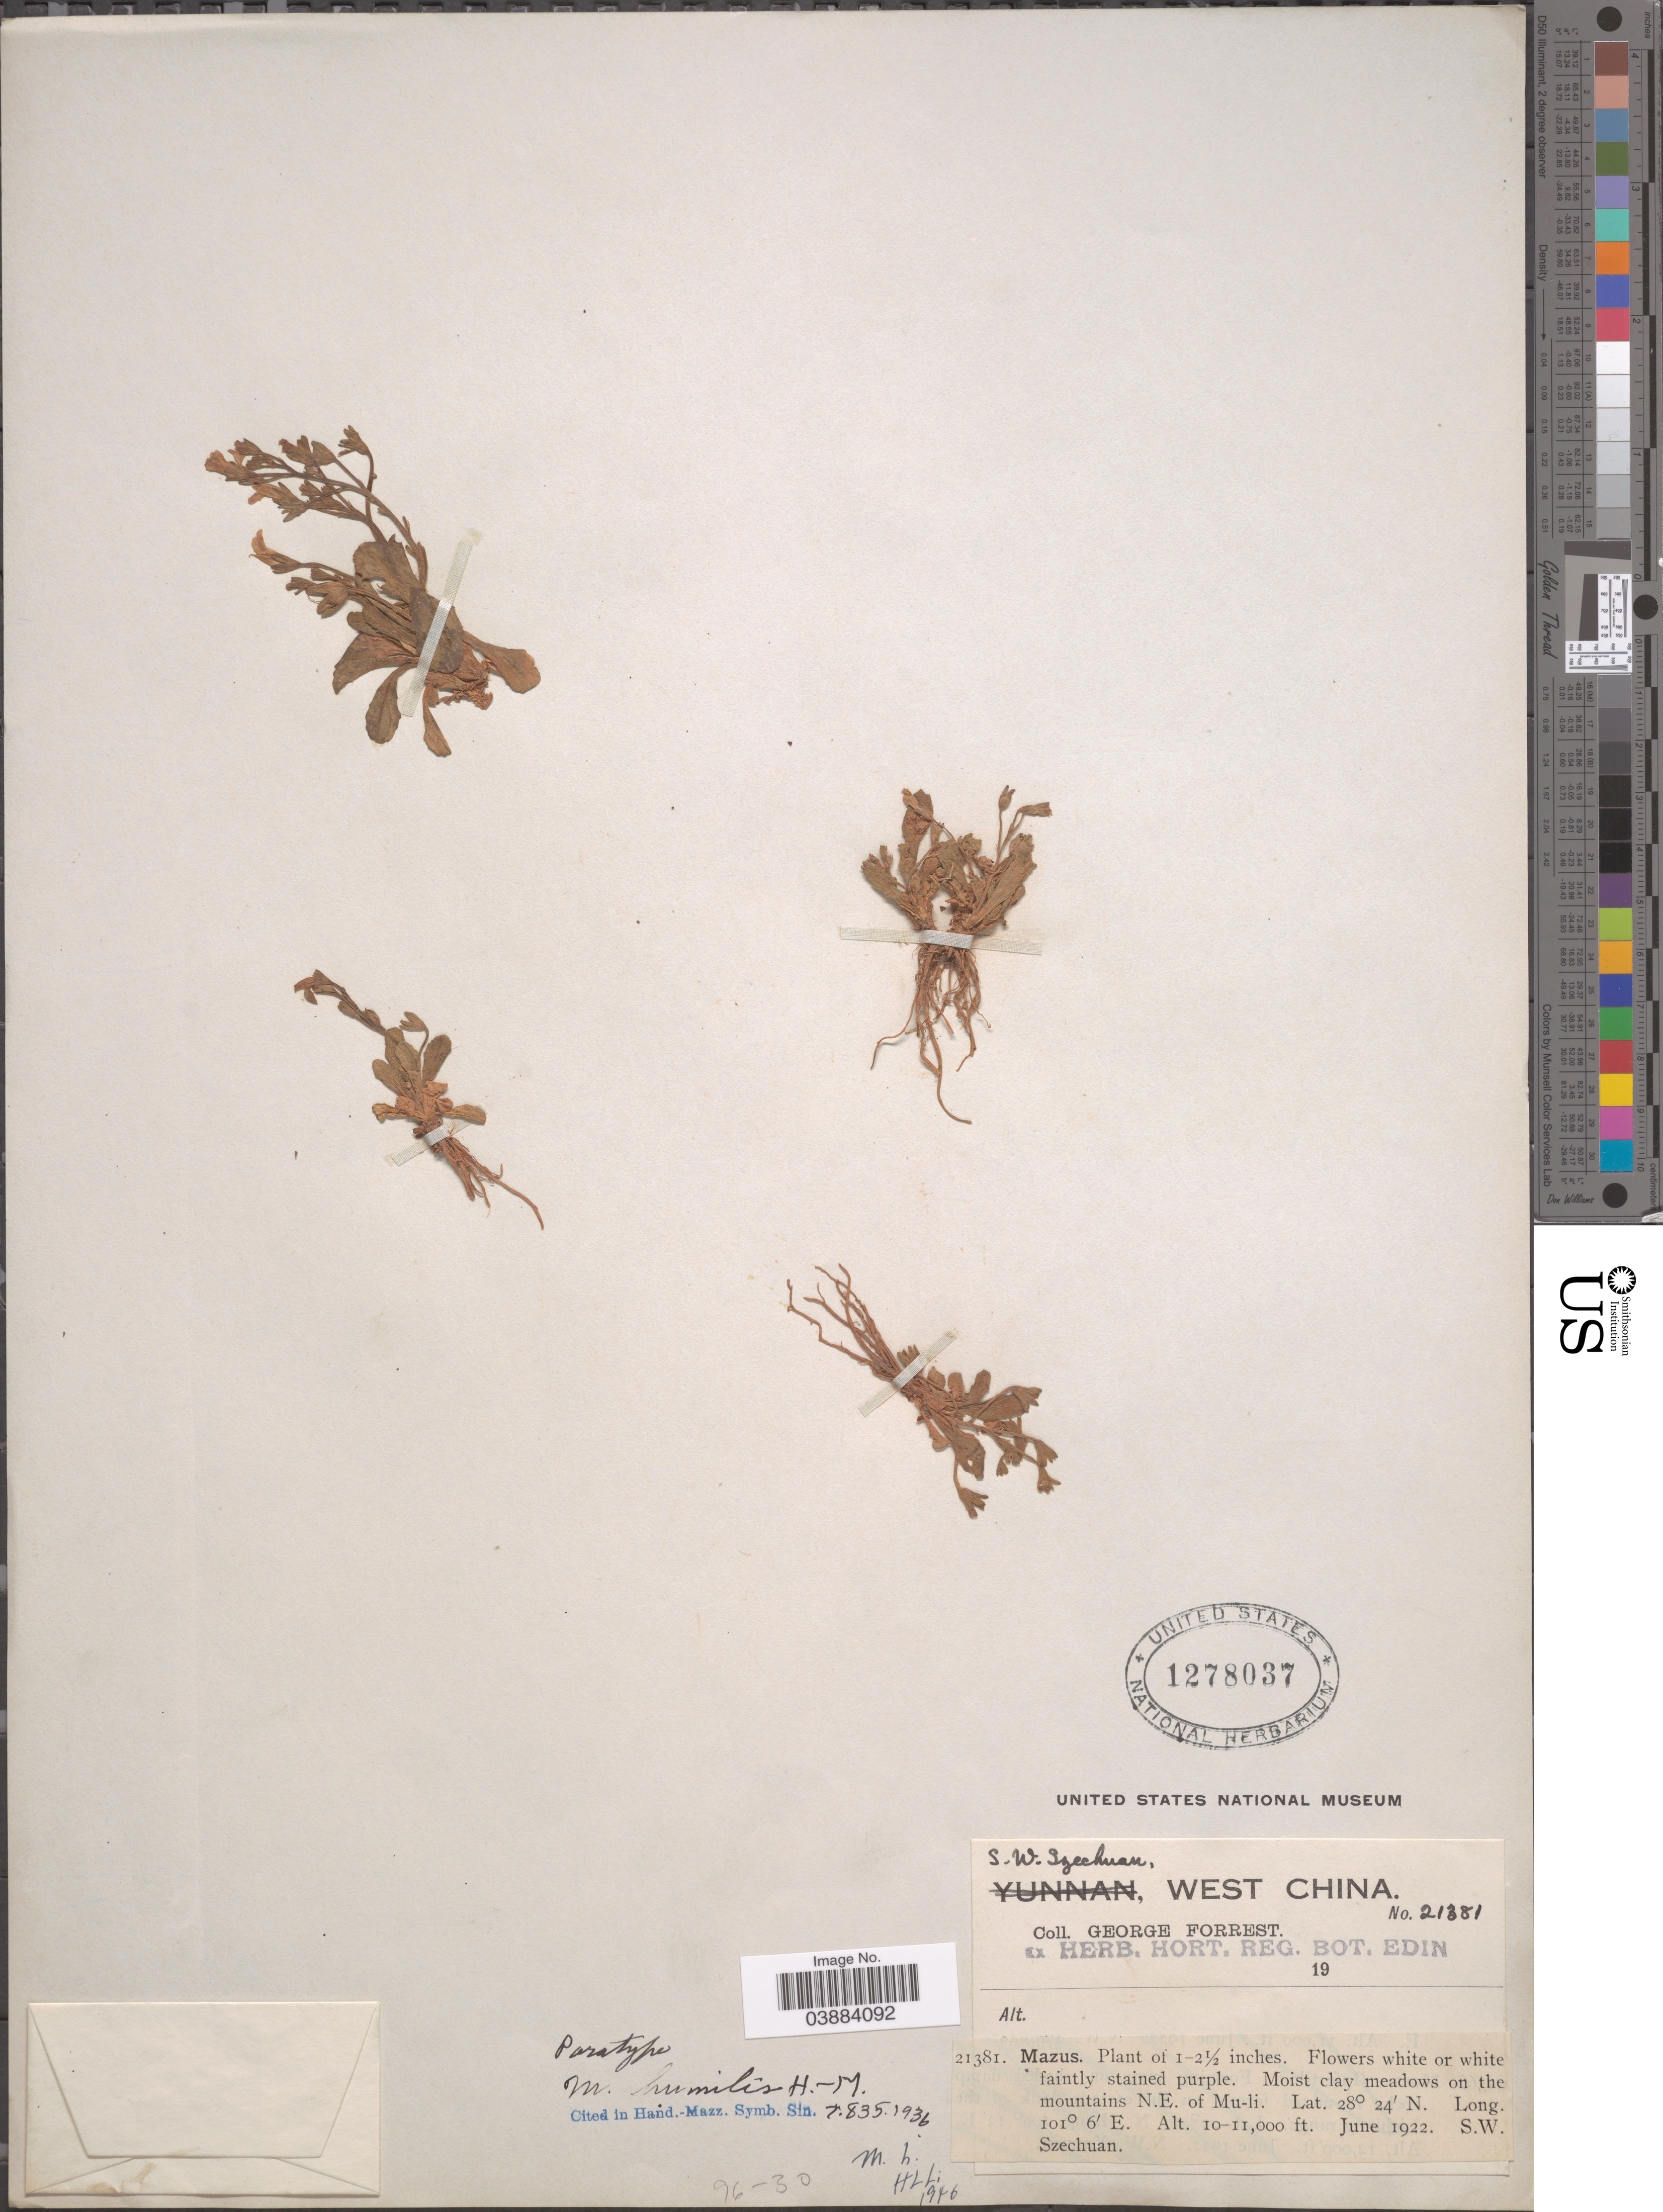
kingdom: Plantae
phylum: Tracheophyta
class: Magnoliopsida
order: Lamiales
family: Mazaceae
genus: Mazus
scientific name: Mazus humilis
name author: Hand.-Mazz.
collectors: G. Forrest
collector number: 21381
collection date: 1922-06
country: China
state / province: Sichuan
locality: S.W. Szechuan, West China. N.E. of Mu-li.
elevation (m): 3048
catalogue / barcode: US 1278037